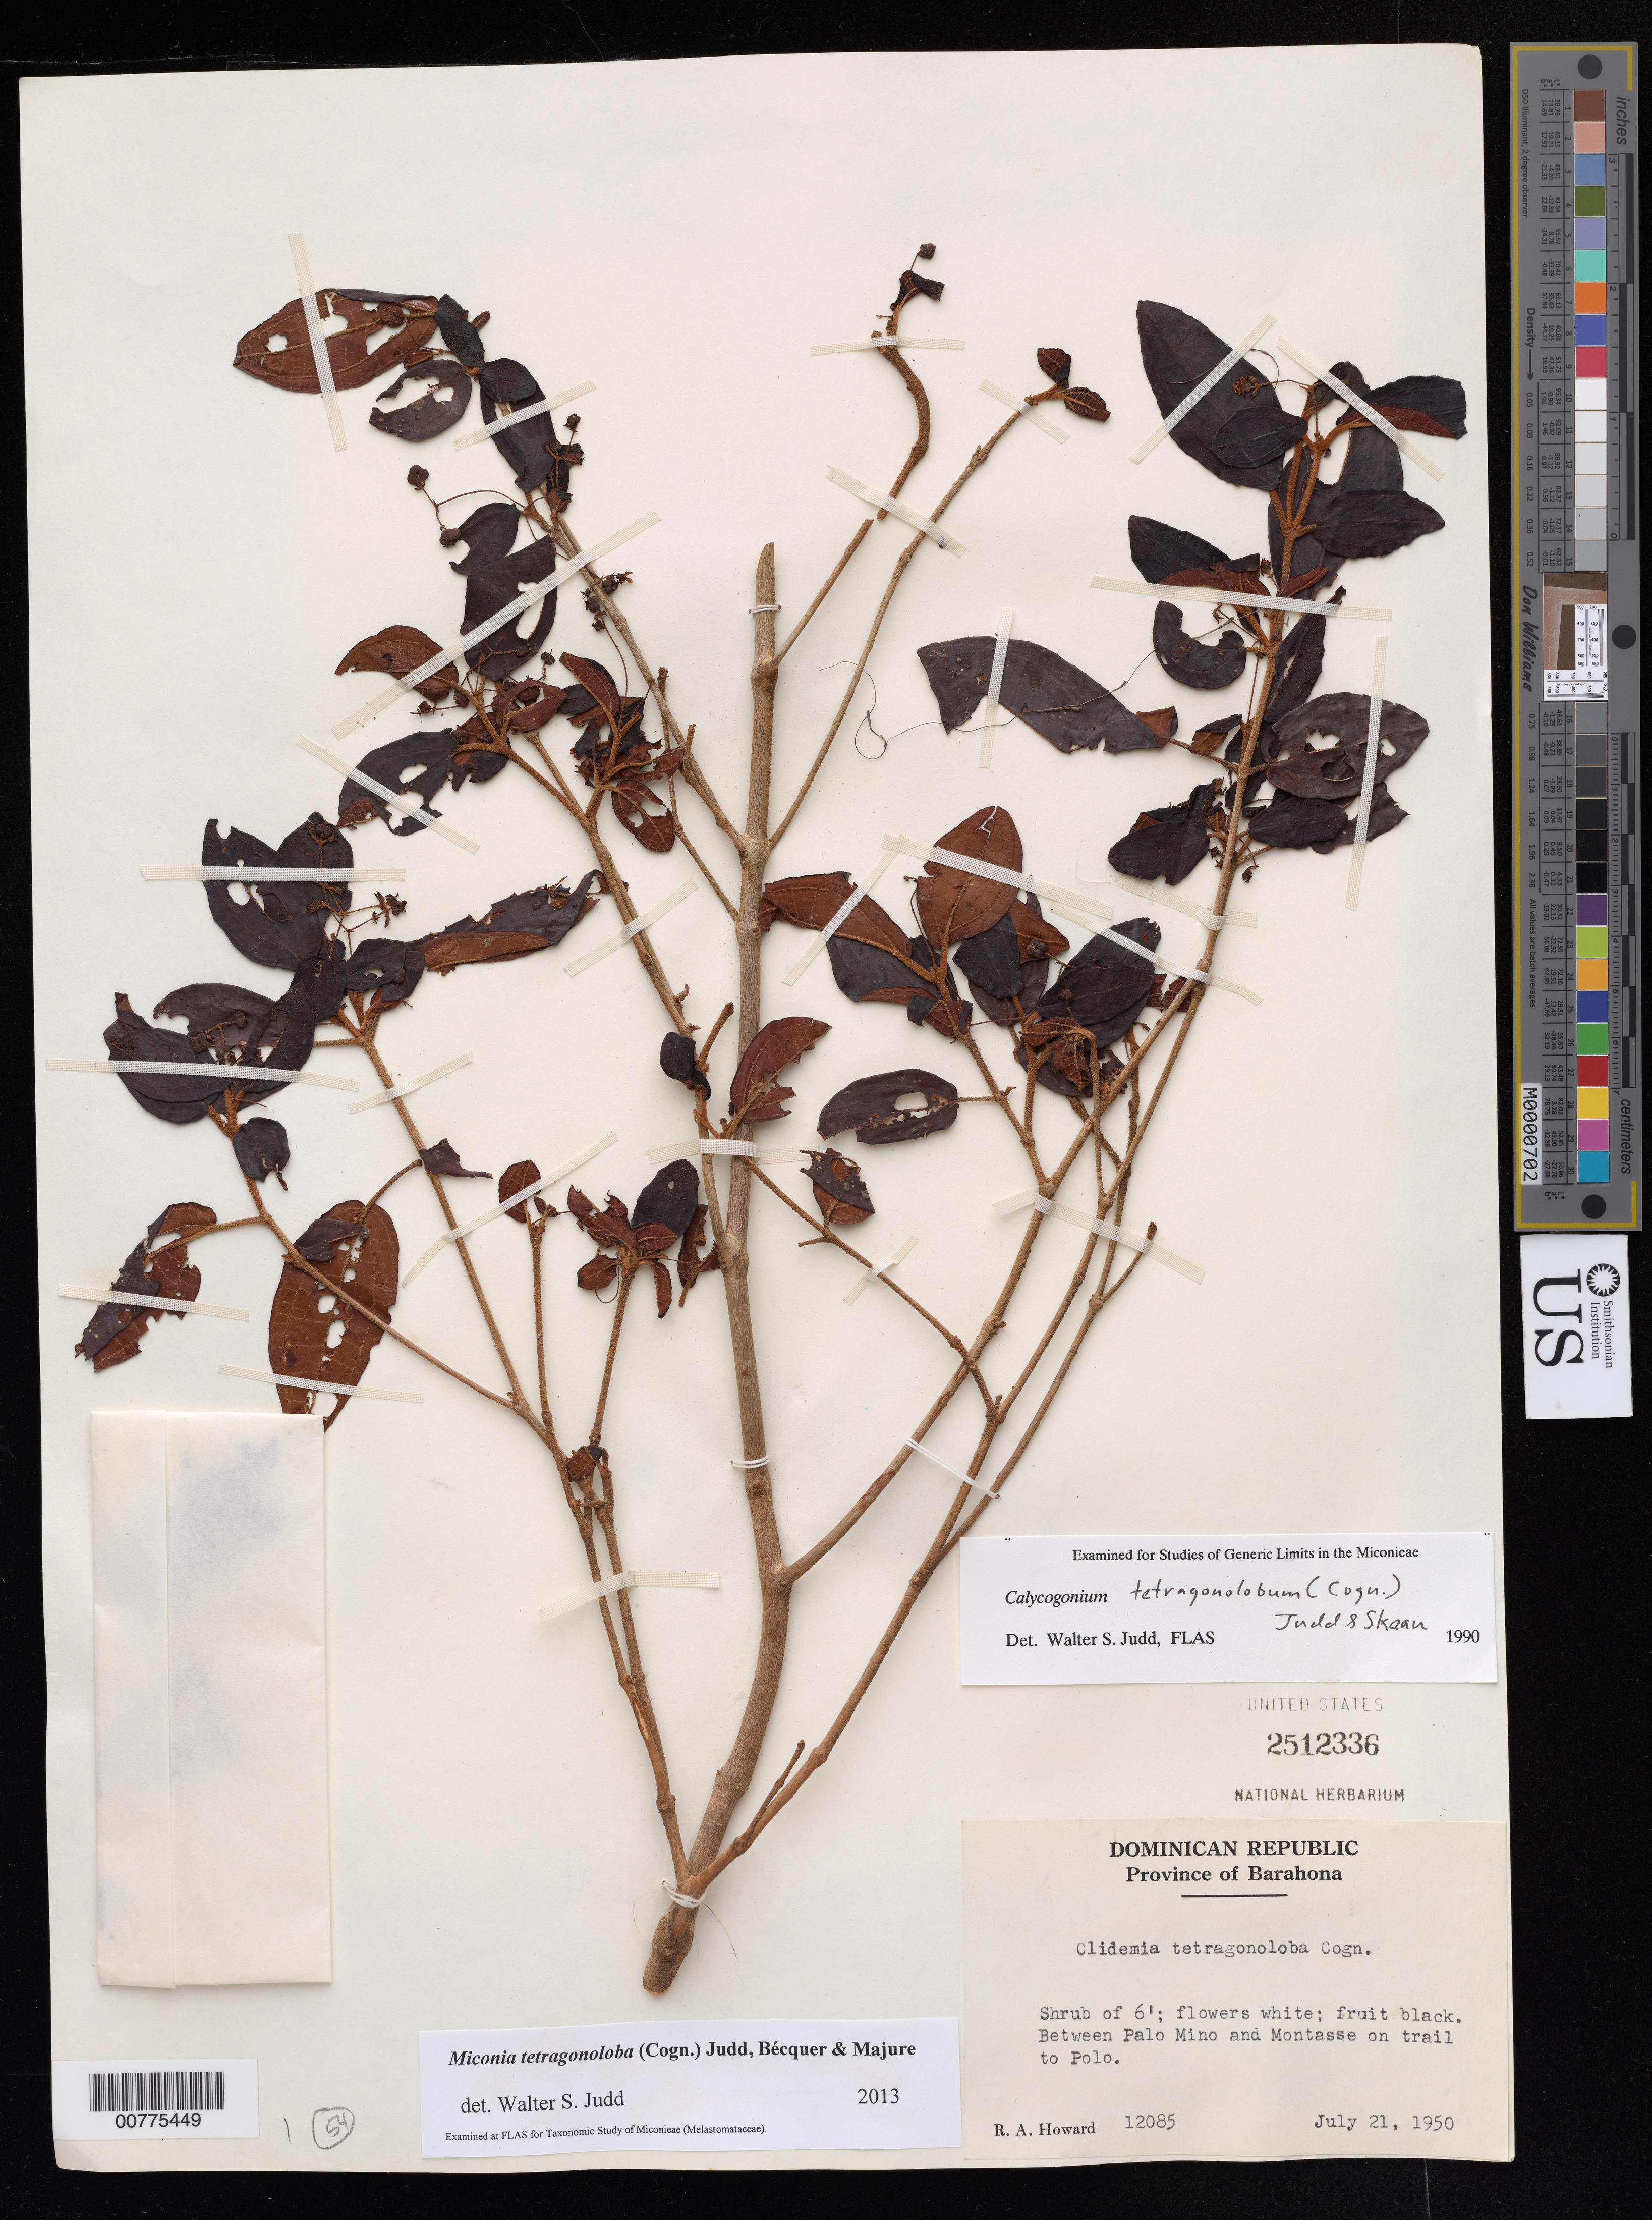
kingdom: Plantae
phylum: Tracheophyta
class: Magnoliopsida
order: Myrtales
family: Melastomataceae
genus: Miconia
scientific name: Miconia tetragonoloba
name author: (Cogn.) Judd et al.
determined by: Judd, Walter S.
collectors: R. A. Howard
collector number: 12085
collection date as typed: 21 Jul 1950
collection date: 1950-07-21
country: Dominican Republic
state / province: Barahona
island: Hispaniola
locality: Between Palo Mino and Montasse on trail to Polo.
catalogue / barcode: US 2512336